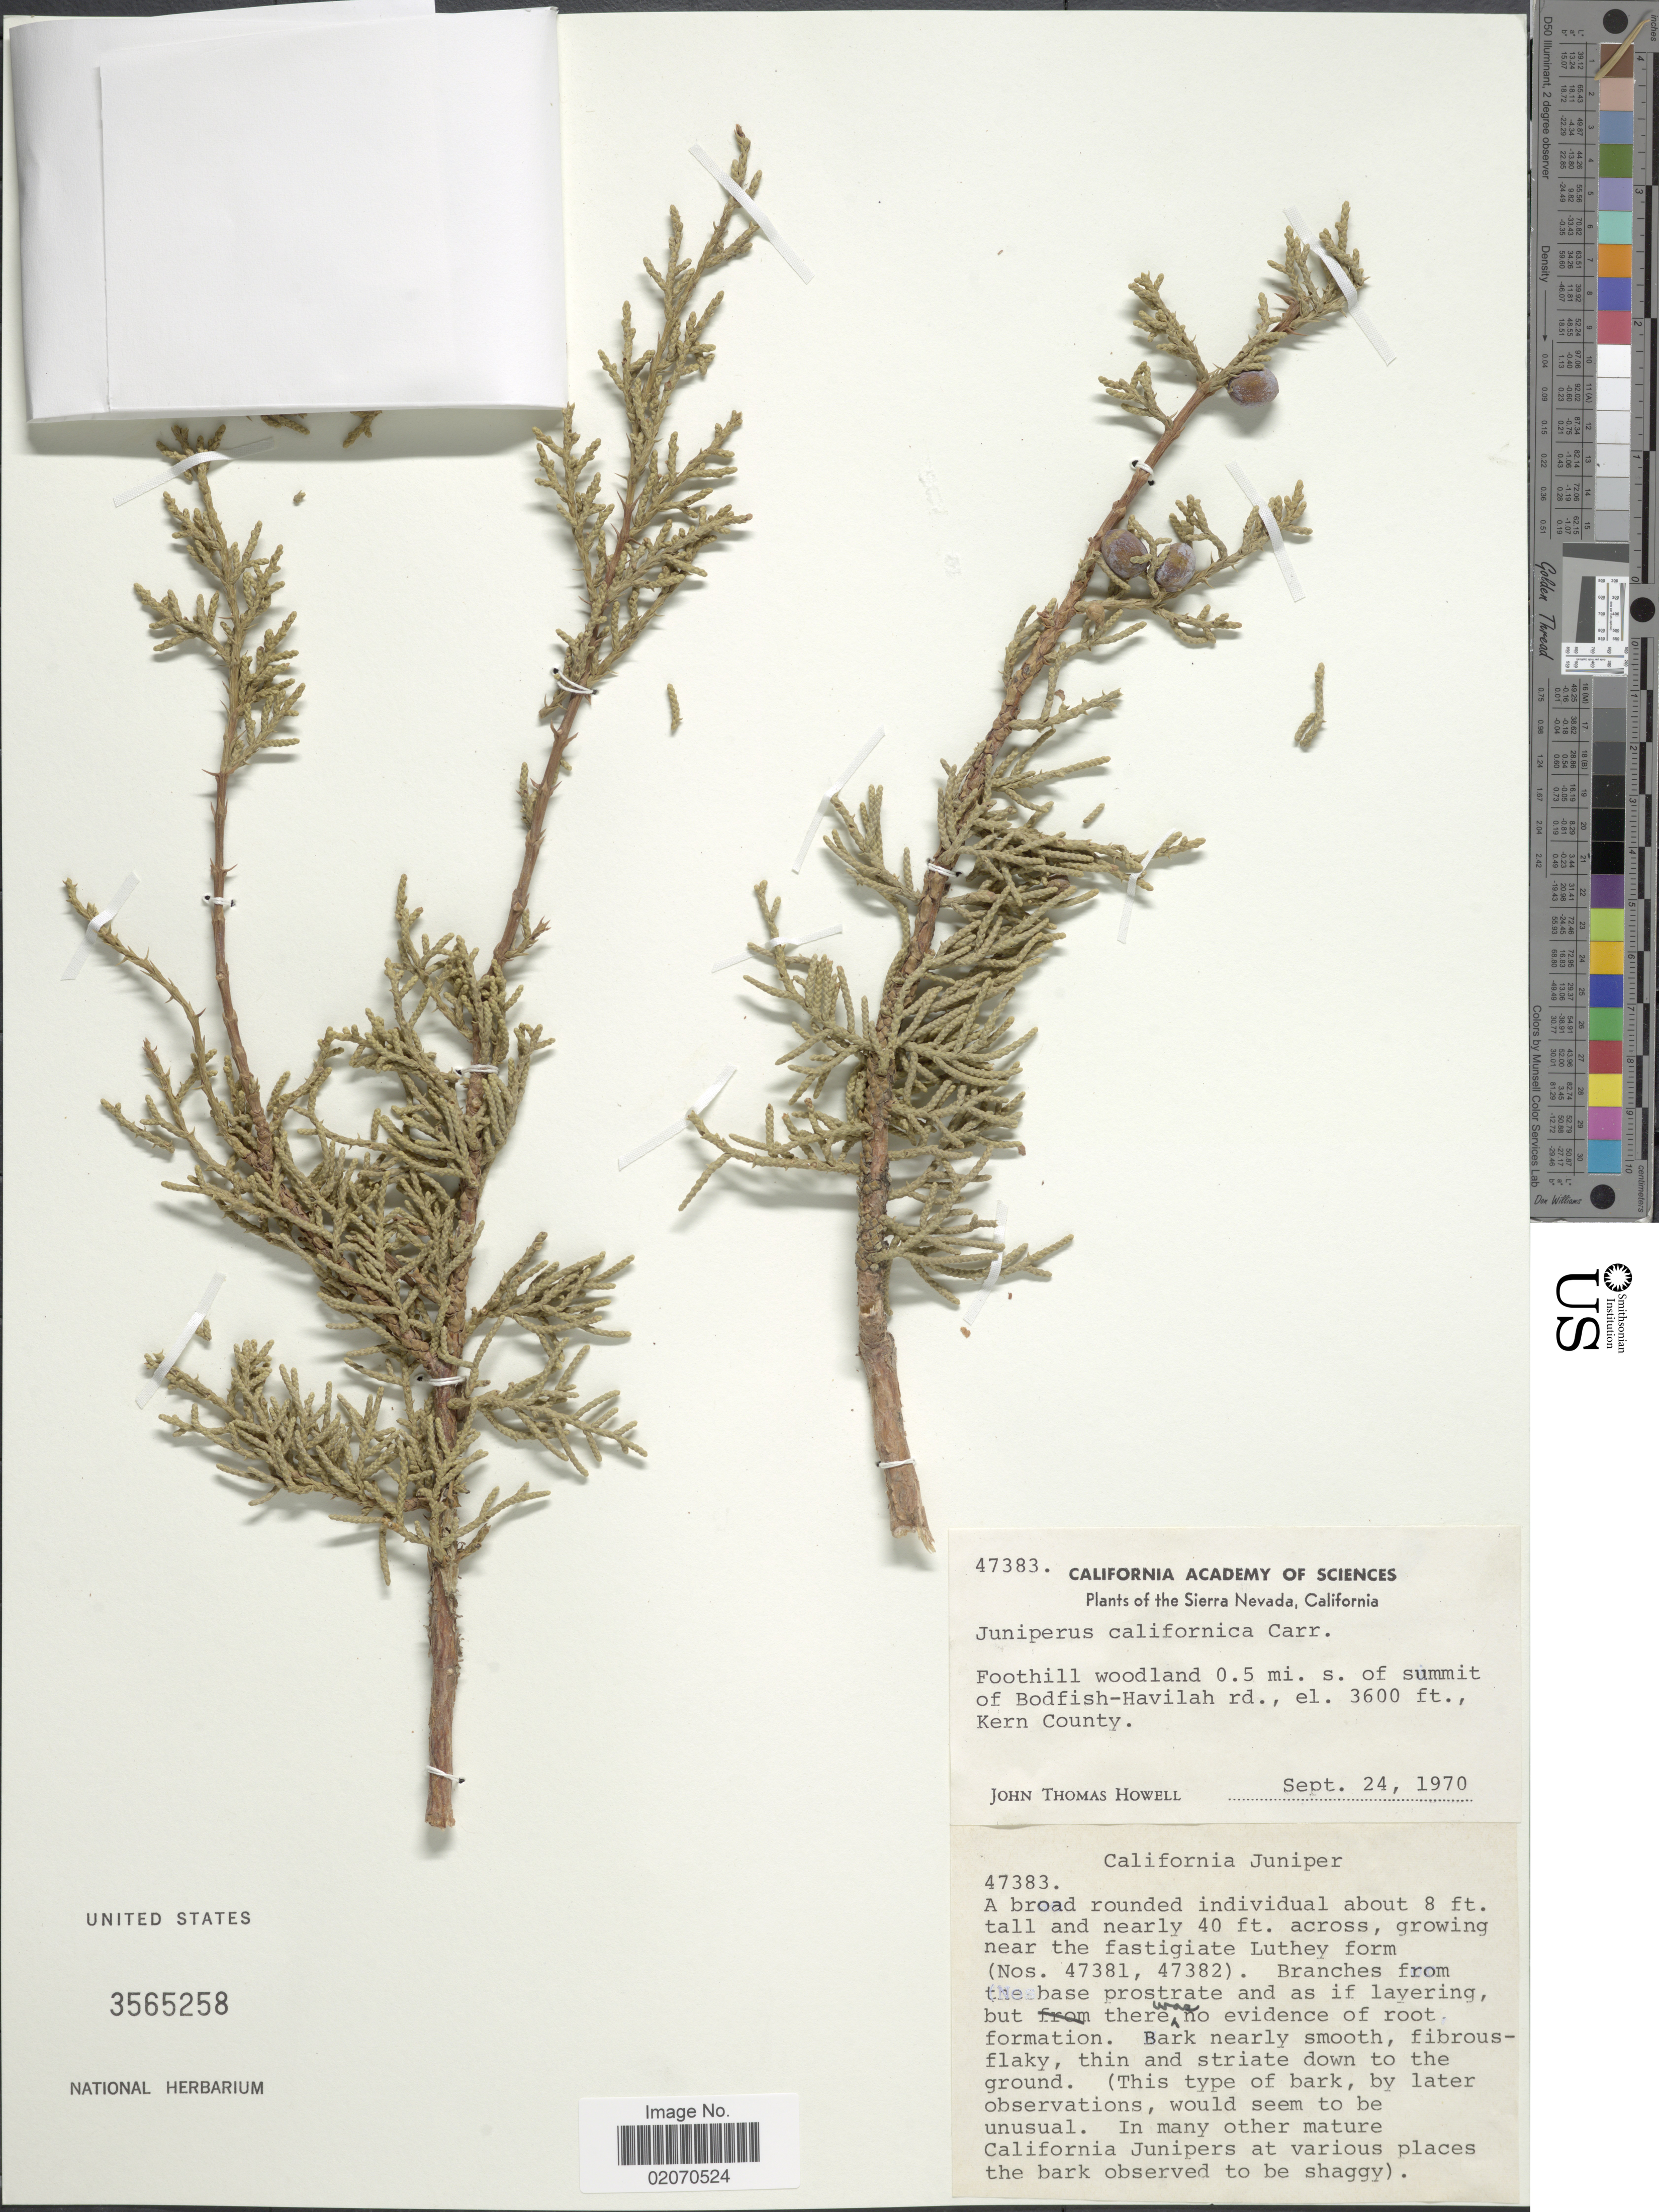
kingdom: Plantae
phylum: Tracheophyta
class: Pinopsida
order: Pinales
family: Cupressaceae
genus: Juniperus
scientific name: Juniperus californica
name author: Carrière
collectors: J. T. Howell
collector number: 47383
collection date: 1970-09-24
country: United States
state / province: California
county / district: Kern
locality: Sierra Nevada, Foothill woodland 0.5 mi. south of summit of Bodfish-Havilah Rd. Kern County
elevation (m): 1097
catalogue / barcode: US 3565258